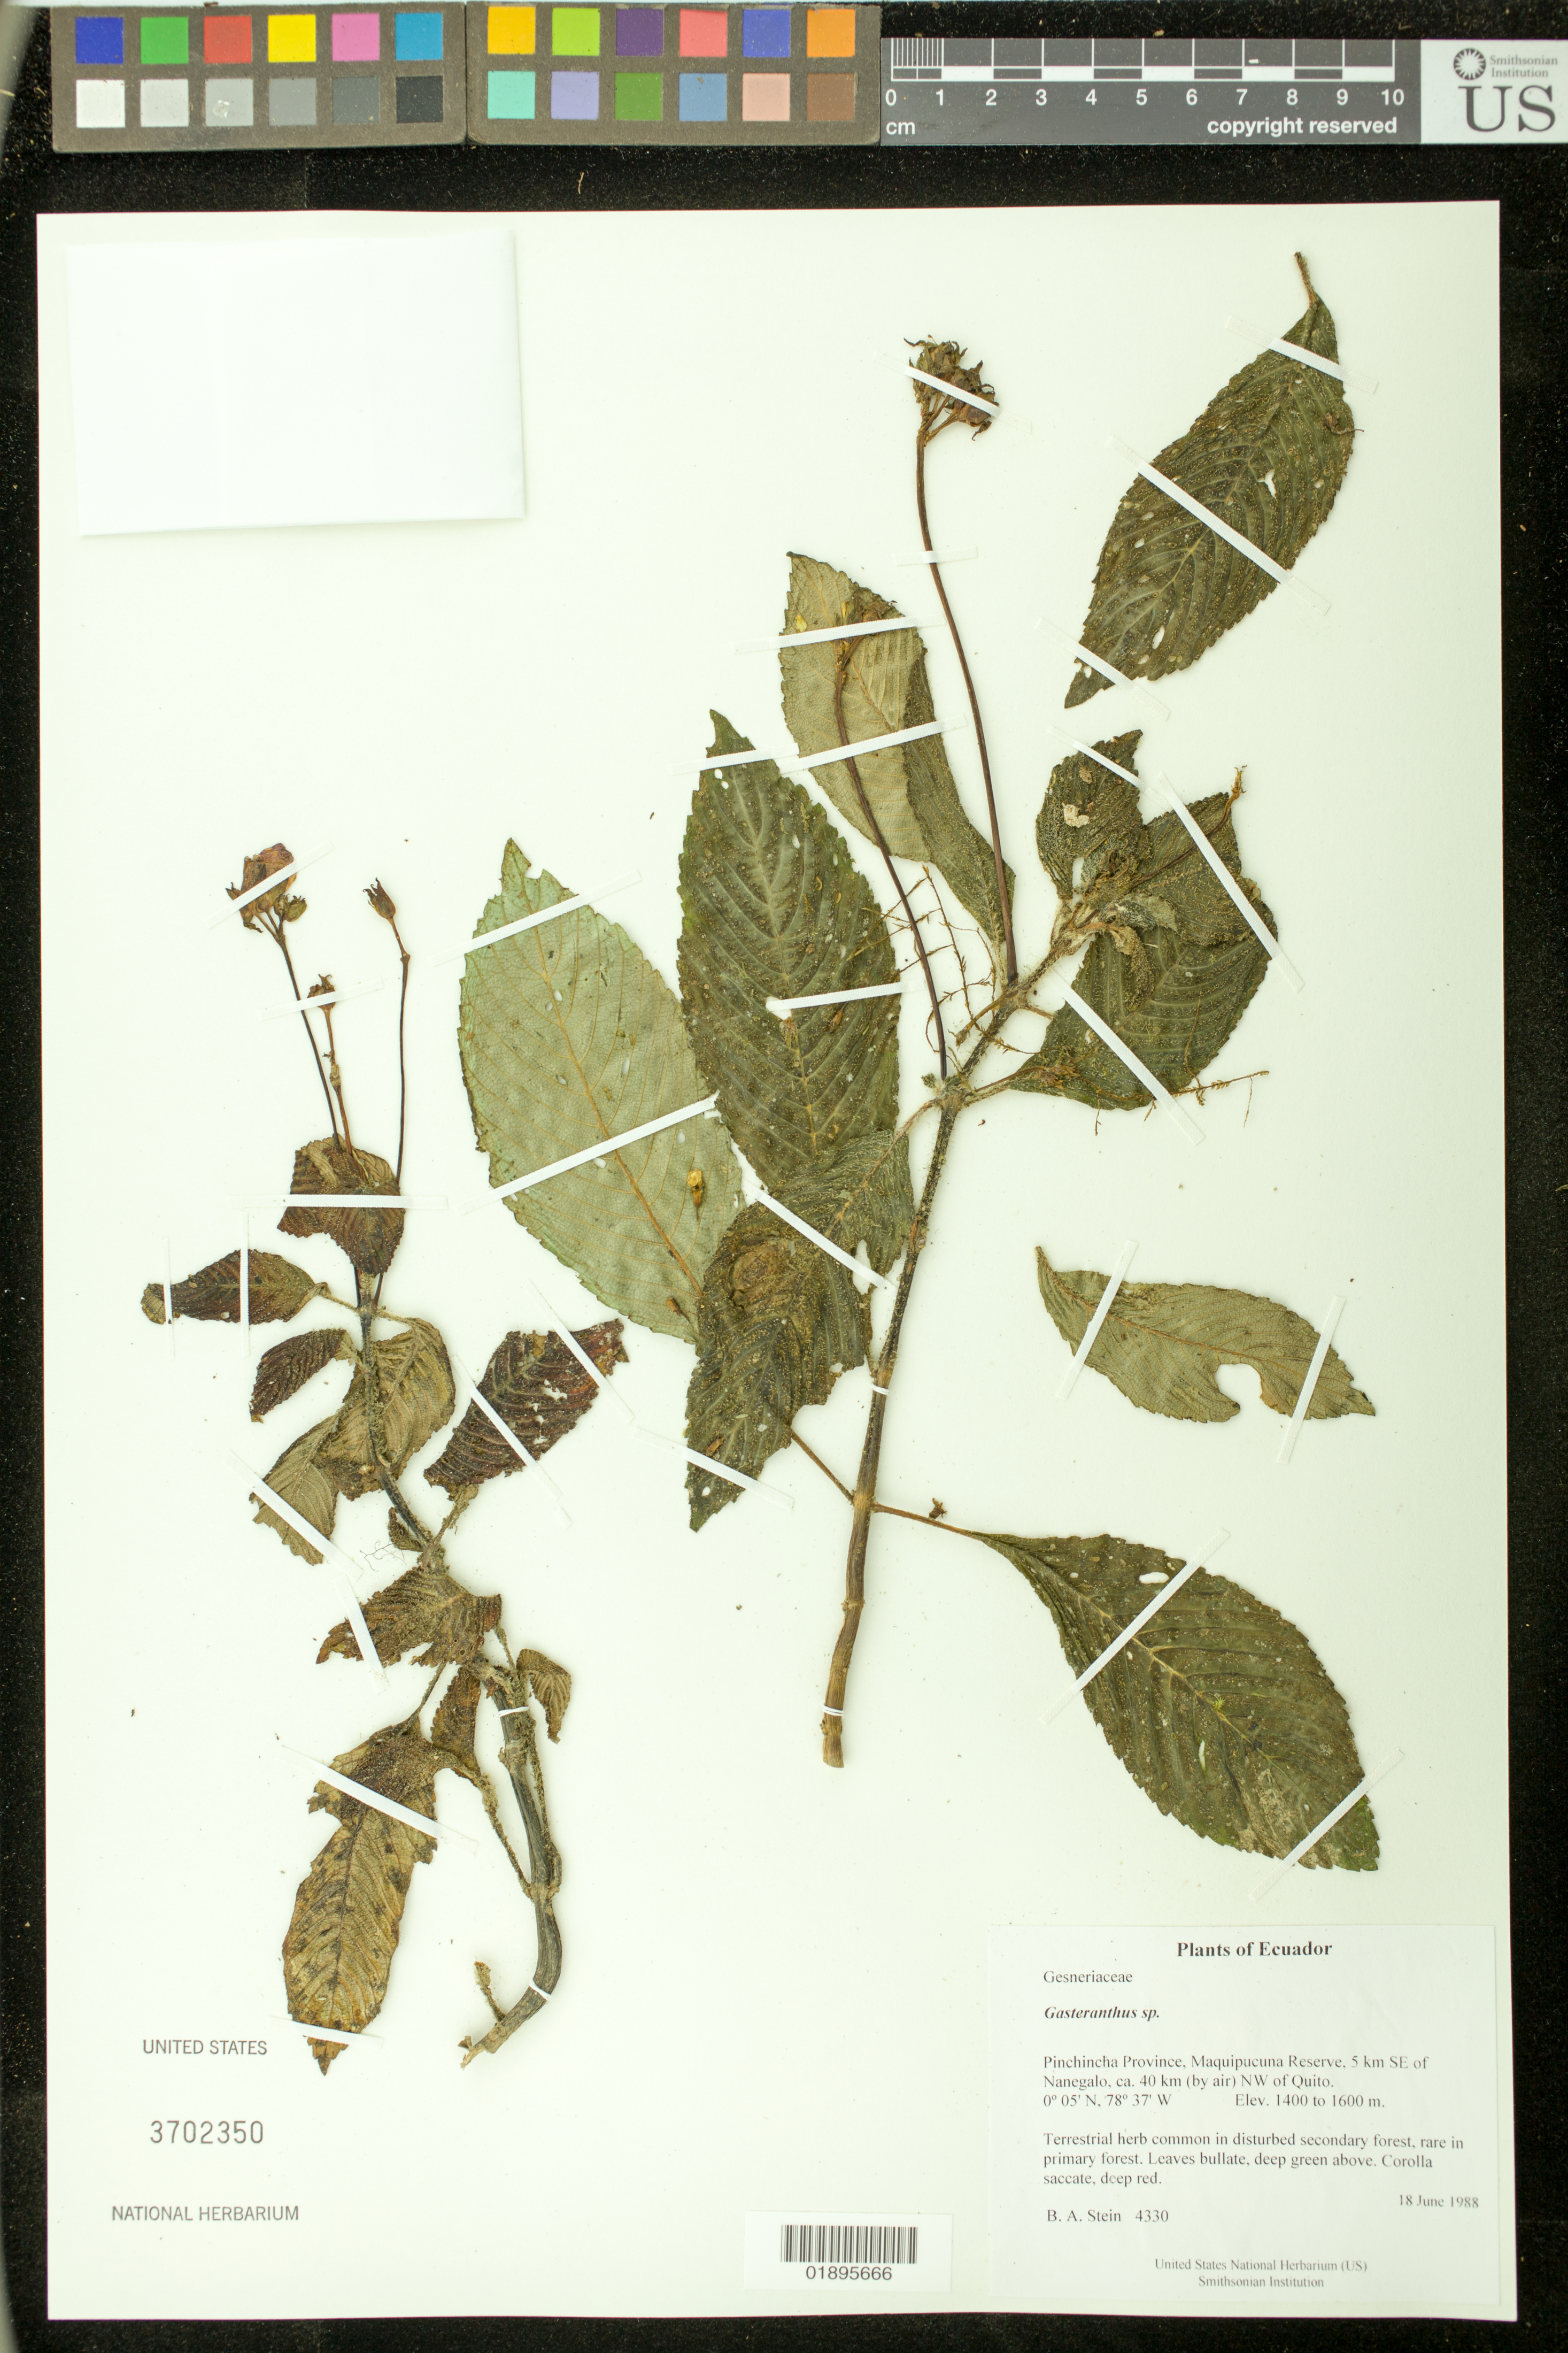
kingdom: Plantae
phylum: Tracheophyta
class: Magnoliopsida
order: Lamiales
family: Gesneriaceae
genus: Gasteranthus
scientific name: Gasteranthus quitensis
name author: Benth.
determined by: Skog, Laurence E.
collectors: B. A. Stein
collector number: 4330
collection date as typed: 18 June 1988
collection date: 1988-06-18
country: Ecuador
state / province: Pichincha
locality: Maquipucuna Reserve, 5 km SE of Nanegalo, ca. 40 km (by air) NW of Quito.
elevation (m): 1400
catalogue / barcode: US 3702350